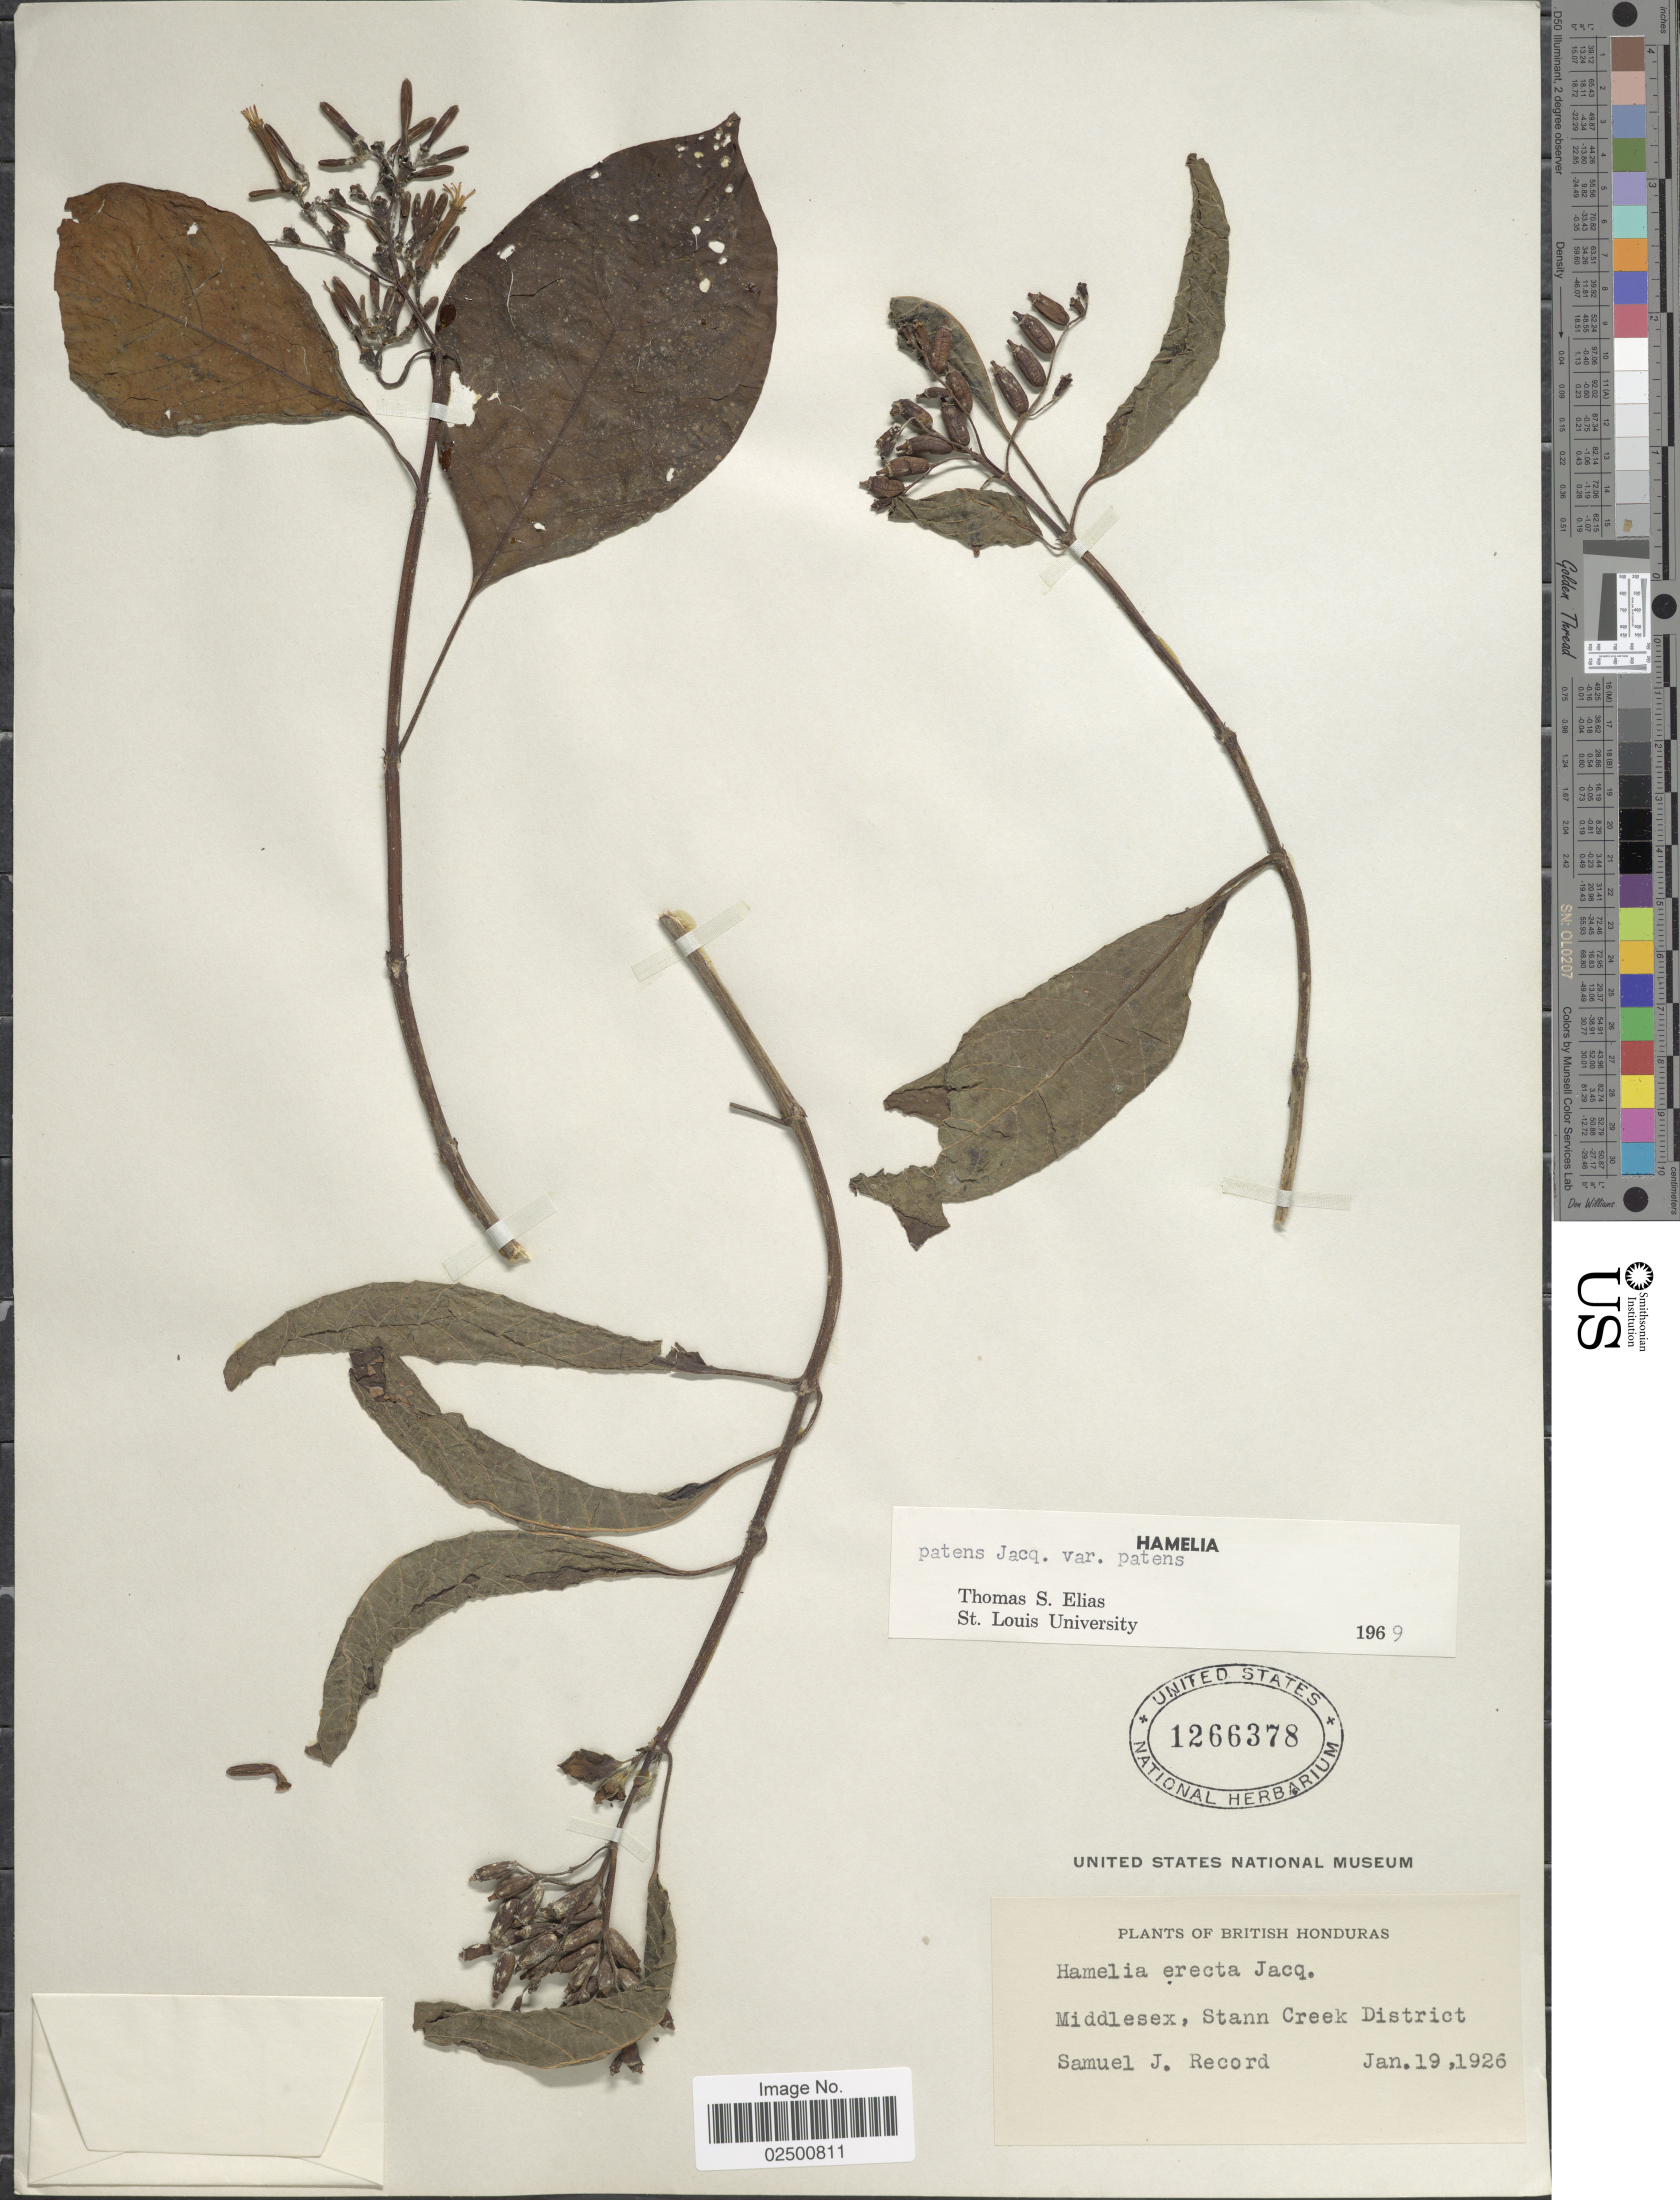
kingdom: Plantae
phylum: Tracheophyta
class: Magnoliopsida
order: Gentianales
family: Rubiaceae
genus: Hamelia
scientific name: Hamelia patens var. patens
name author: Jacq.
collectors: S. J. Record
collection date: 1926-01-19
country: Belize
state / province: Stann Creek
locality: British Honduras. Middlesex, Stann Creek District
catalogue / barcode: US 1266378